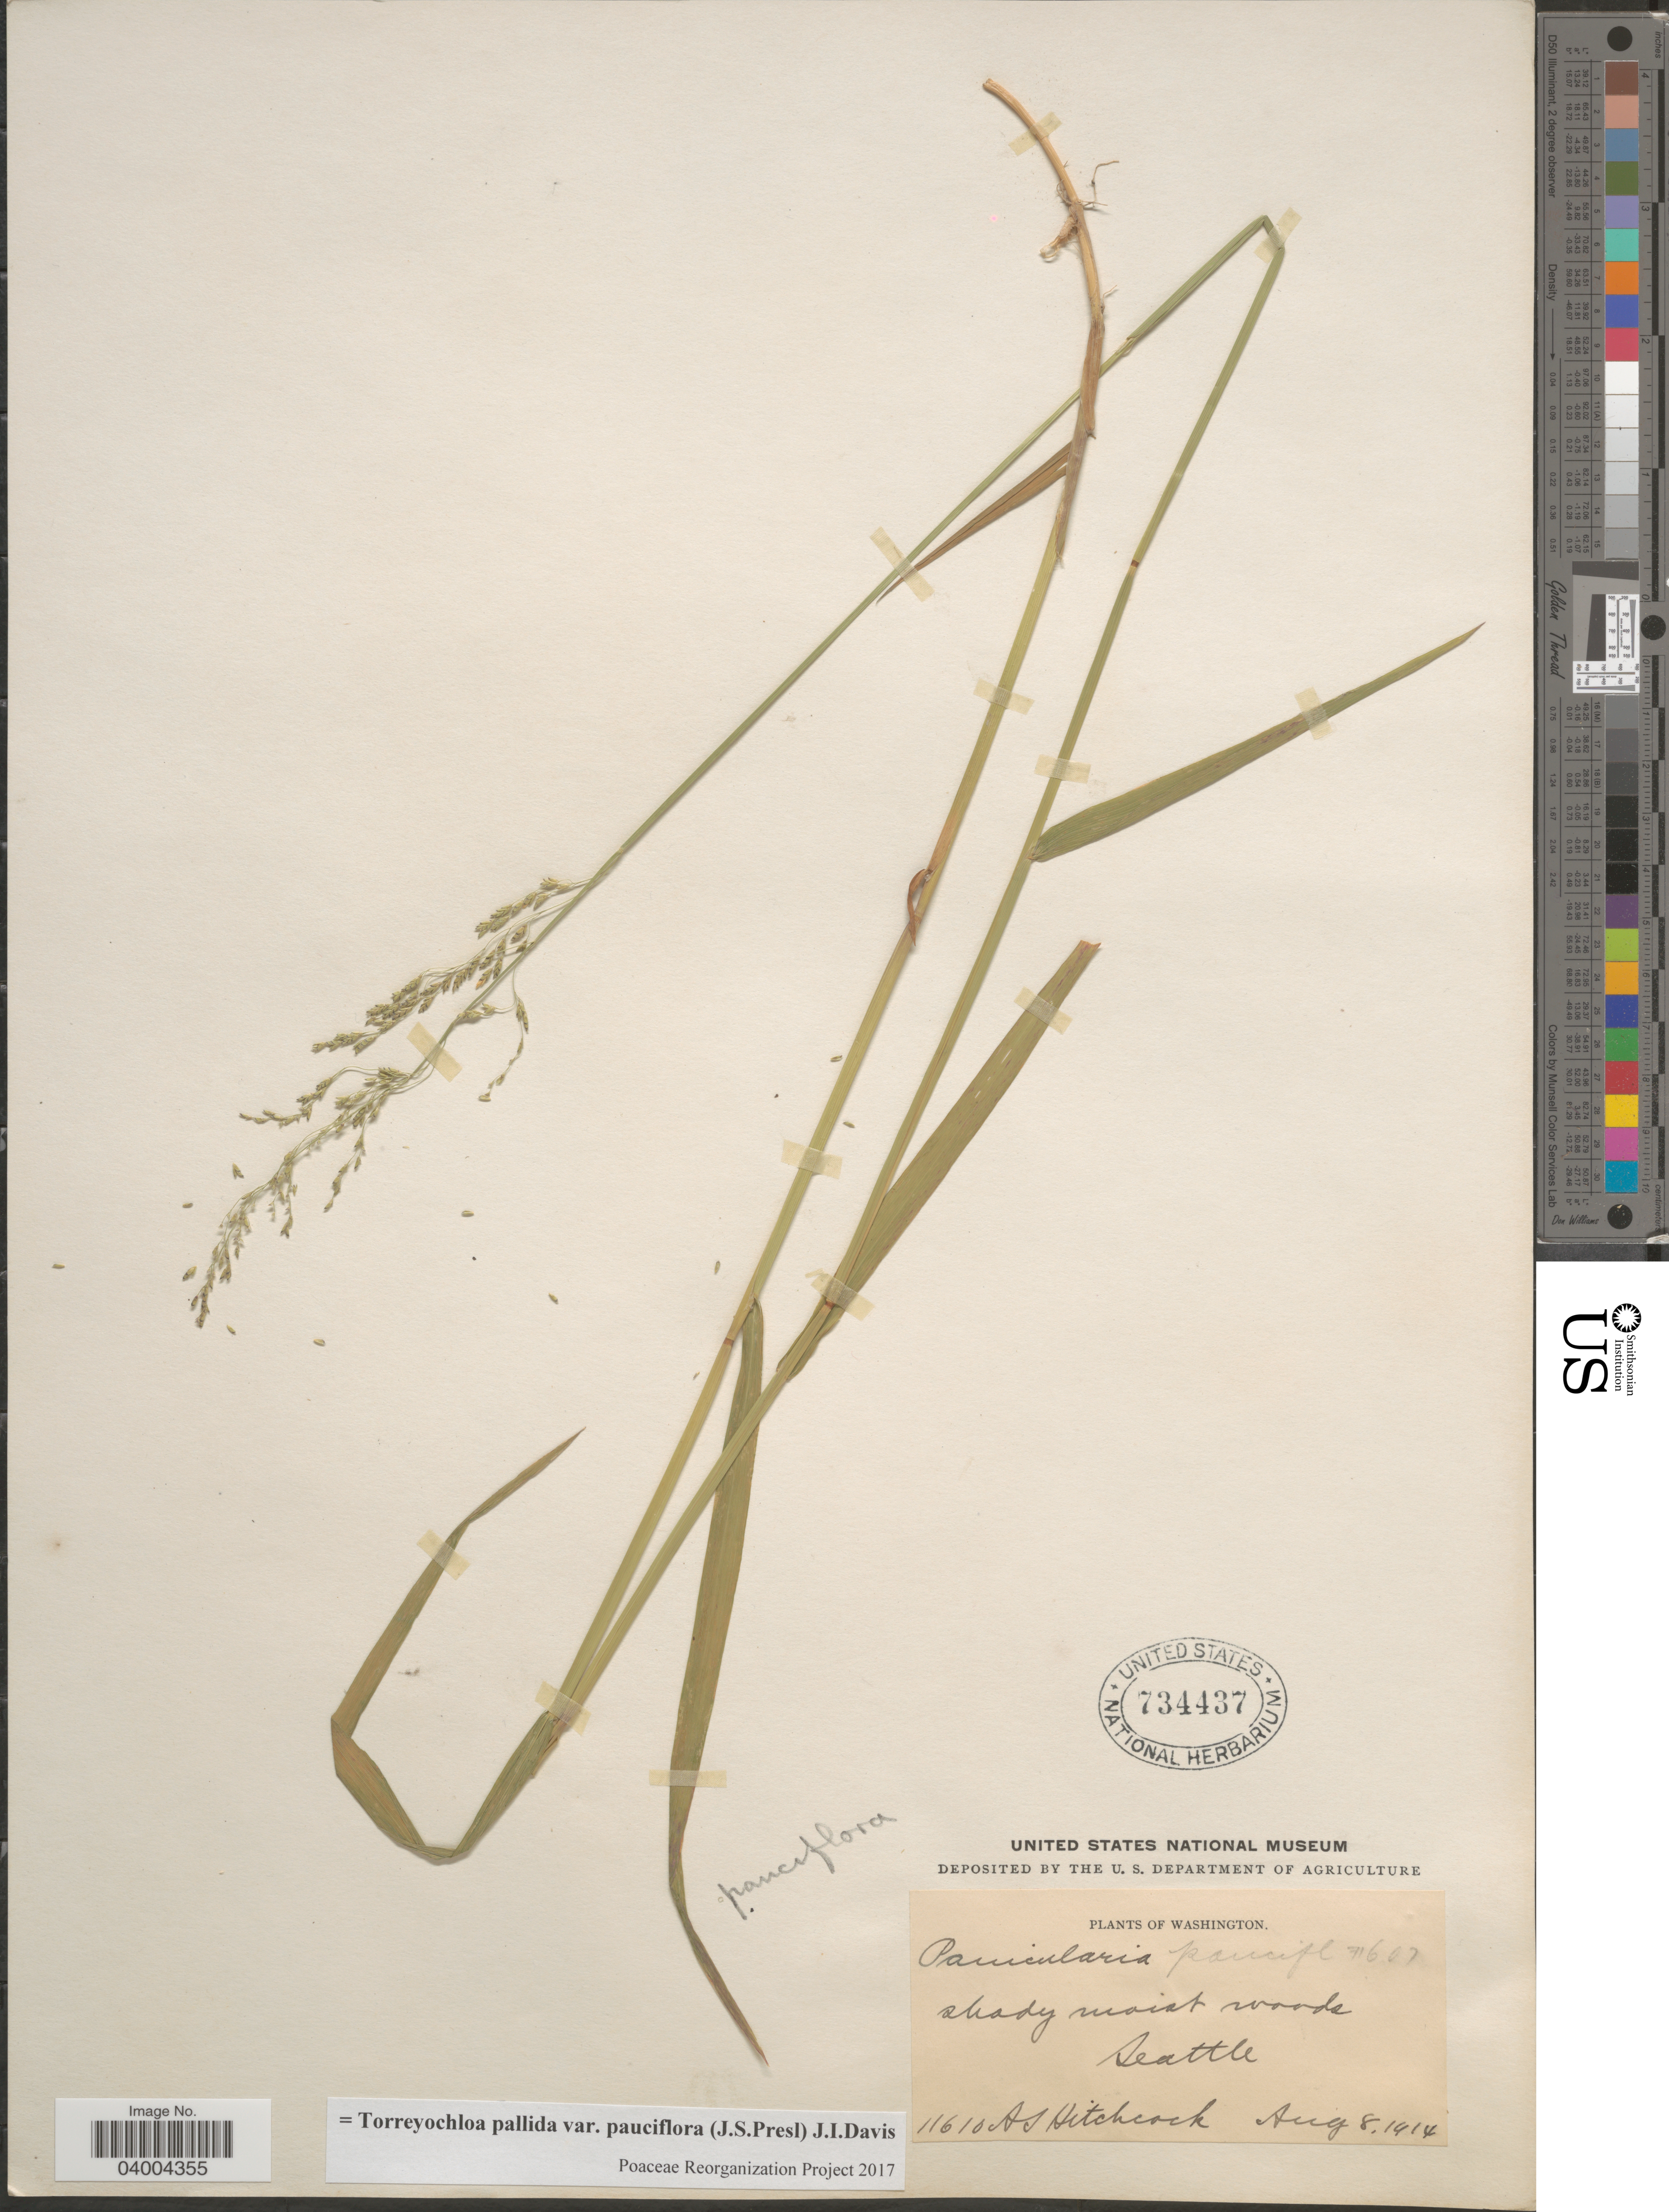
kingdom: Plantae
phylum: Tracheophyta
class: Liliopsida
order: Poales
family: Poaceae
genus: Torreyochloa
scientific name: Torreyochloa pallida var. pauciflora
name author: (J. Presl) J.I. Davis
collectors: A. S. Hitchcock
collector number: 11610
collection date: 1914-08-08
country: United States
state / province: Washington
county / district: King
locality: Shady moist woods. Seattle.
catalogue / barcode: US 734437